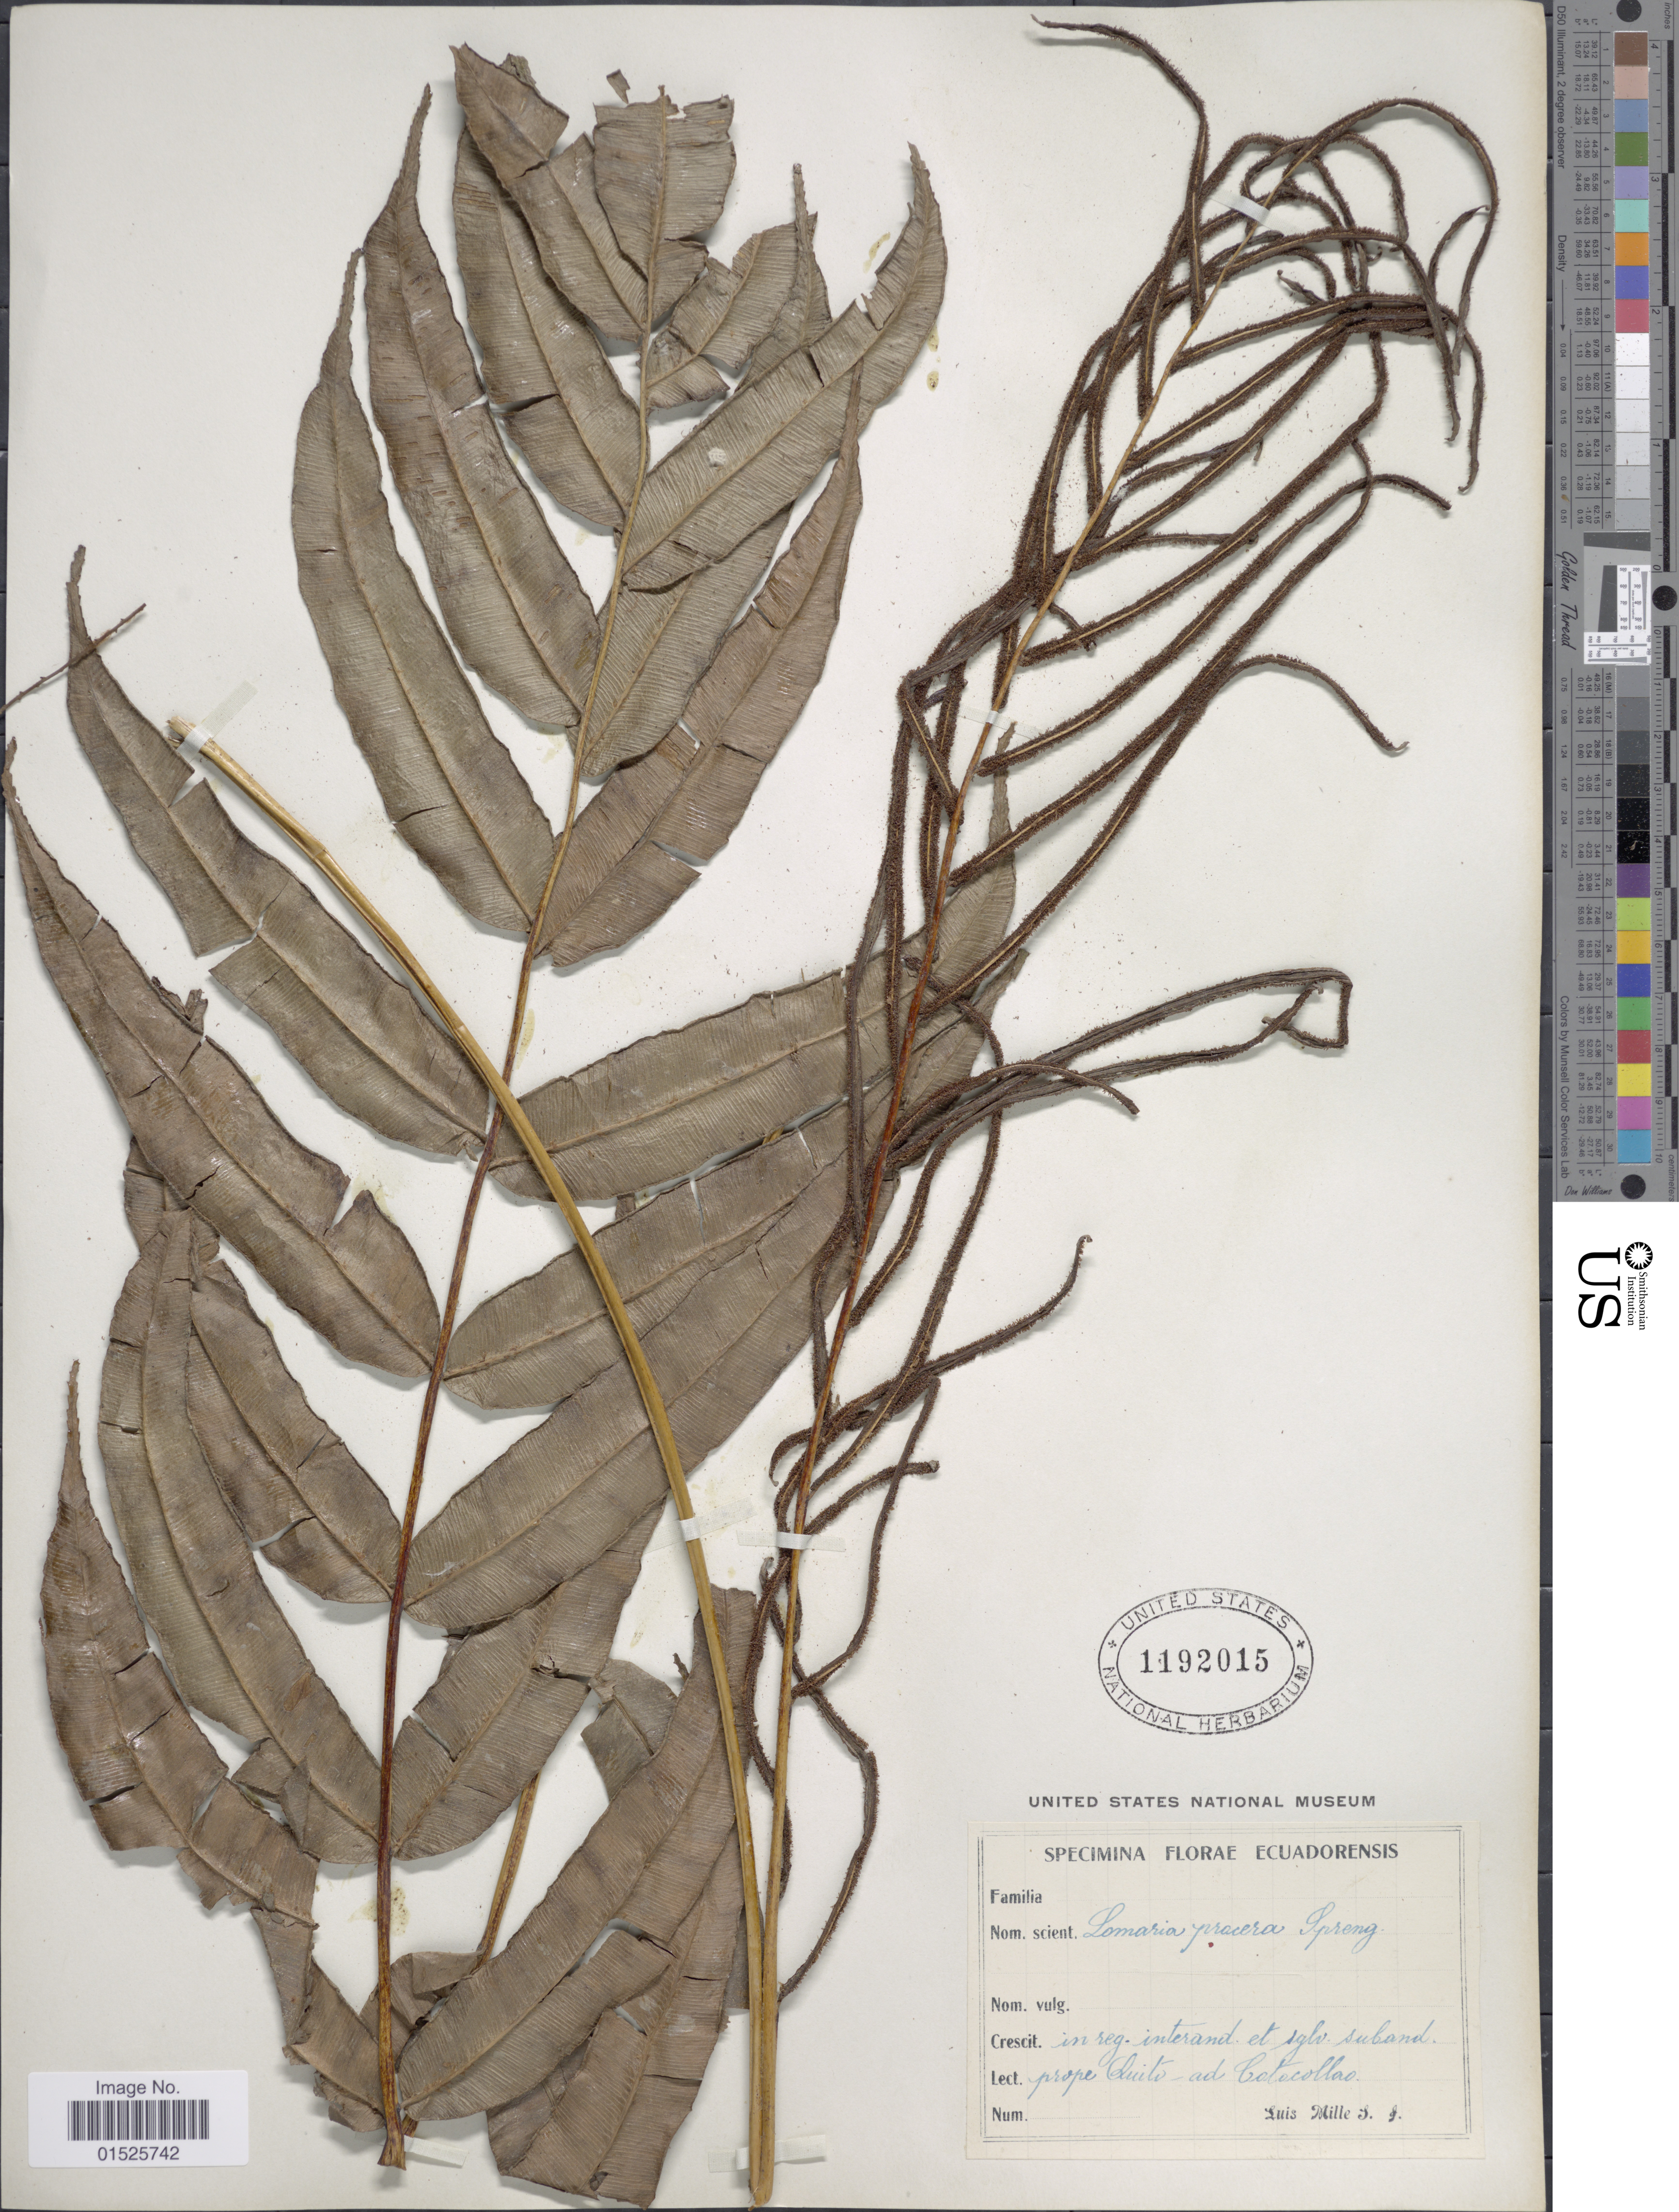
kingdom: Plantae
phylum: Tracheophyta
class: Polypodiopsida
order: Polypodiales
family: Blechnaceae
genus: Blechnum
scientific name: Blechnum cordatum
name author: (Desv.) Hieron.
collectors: L. Mille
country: Ecuador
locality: In reg. interand. et sglv. suband. Prope Quito ad Cotocollao.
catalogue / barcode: US 1192015